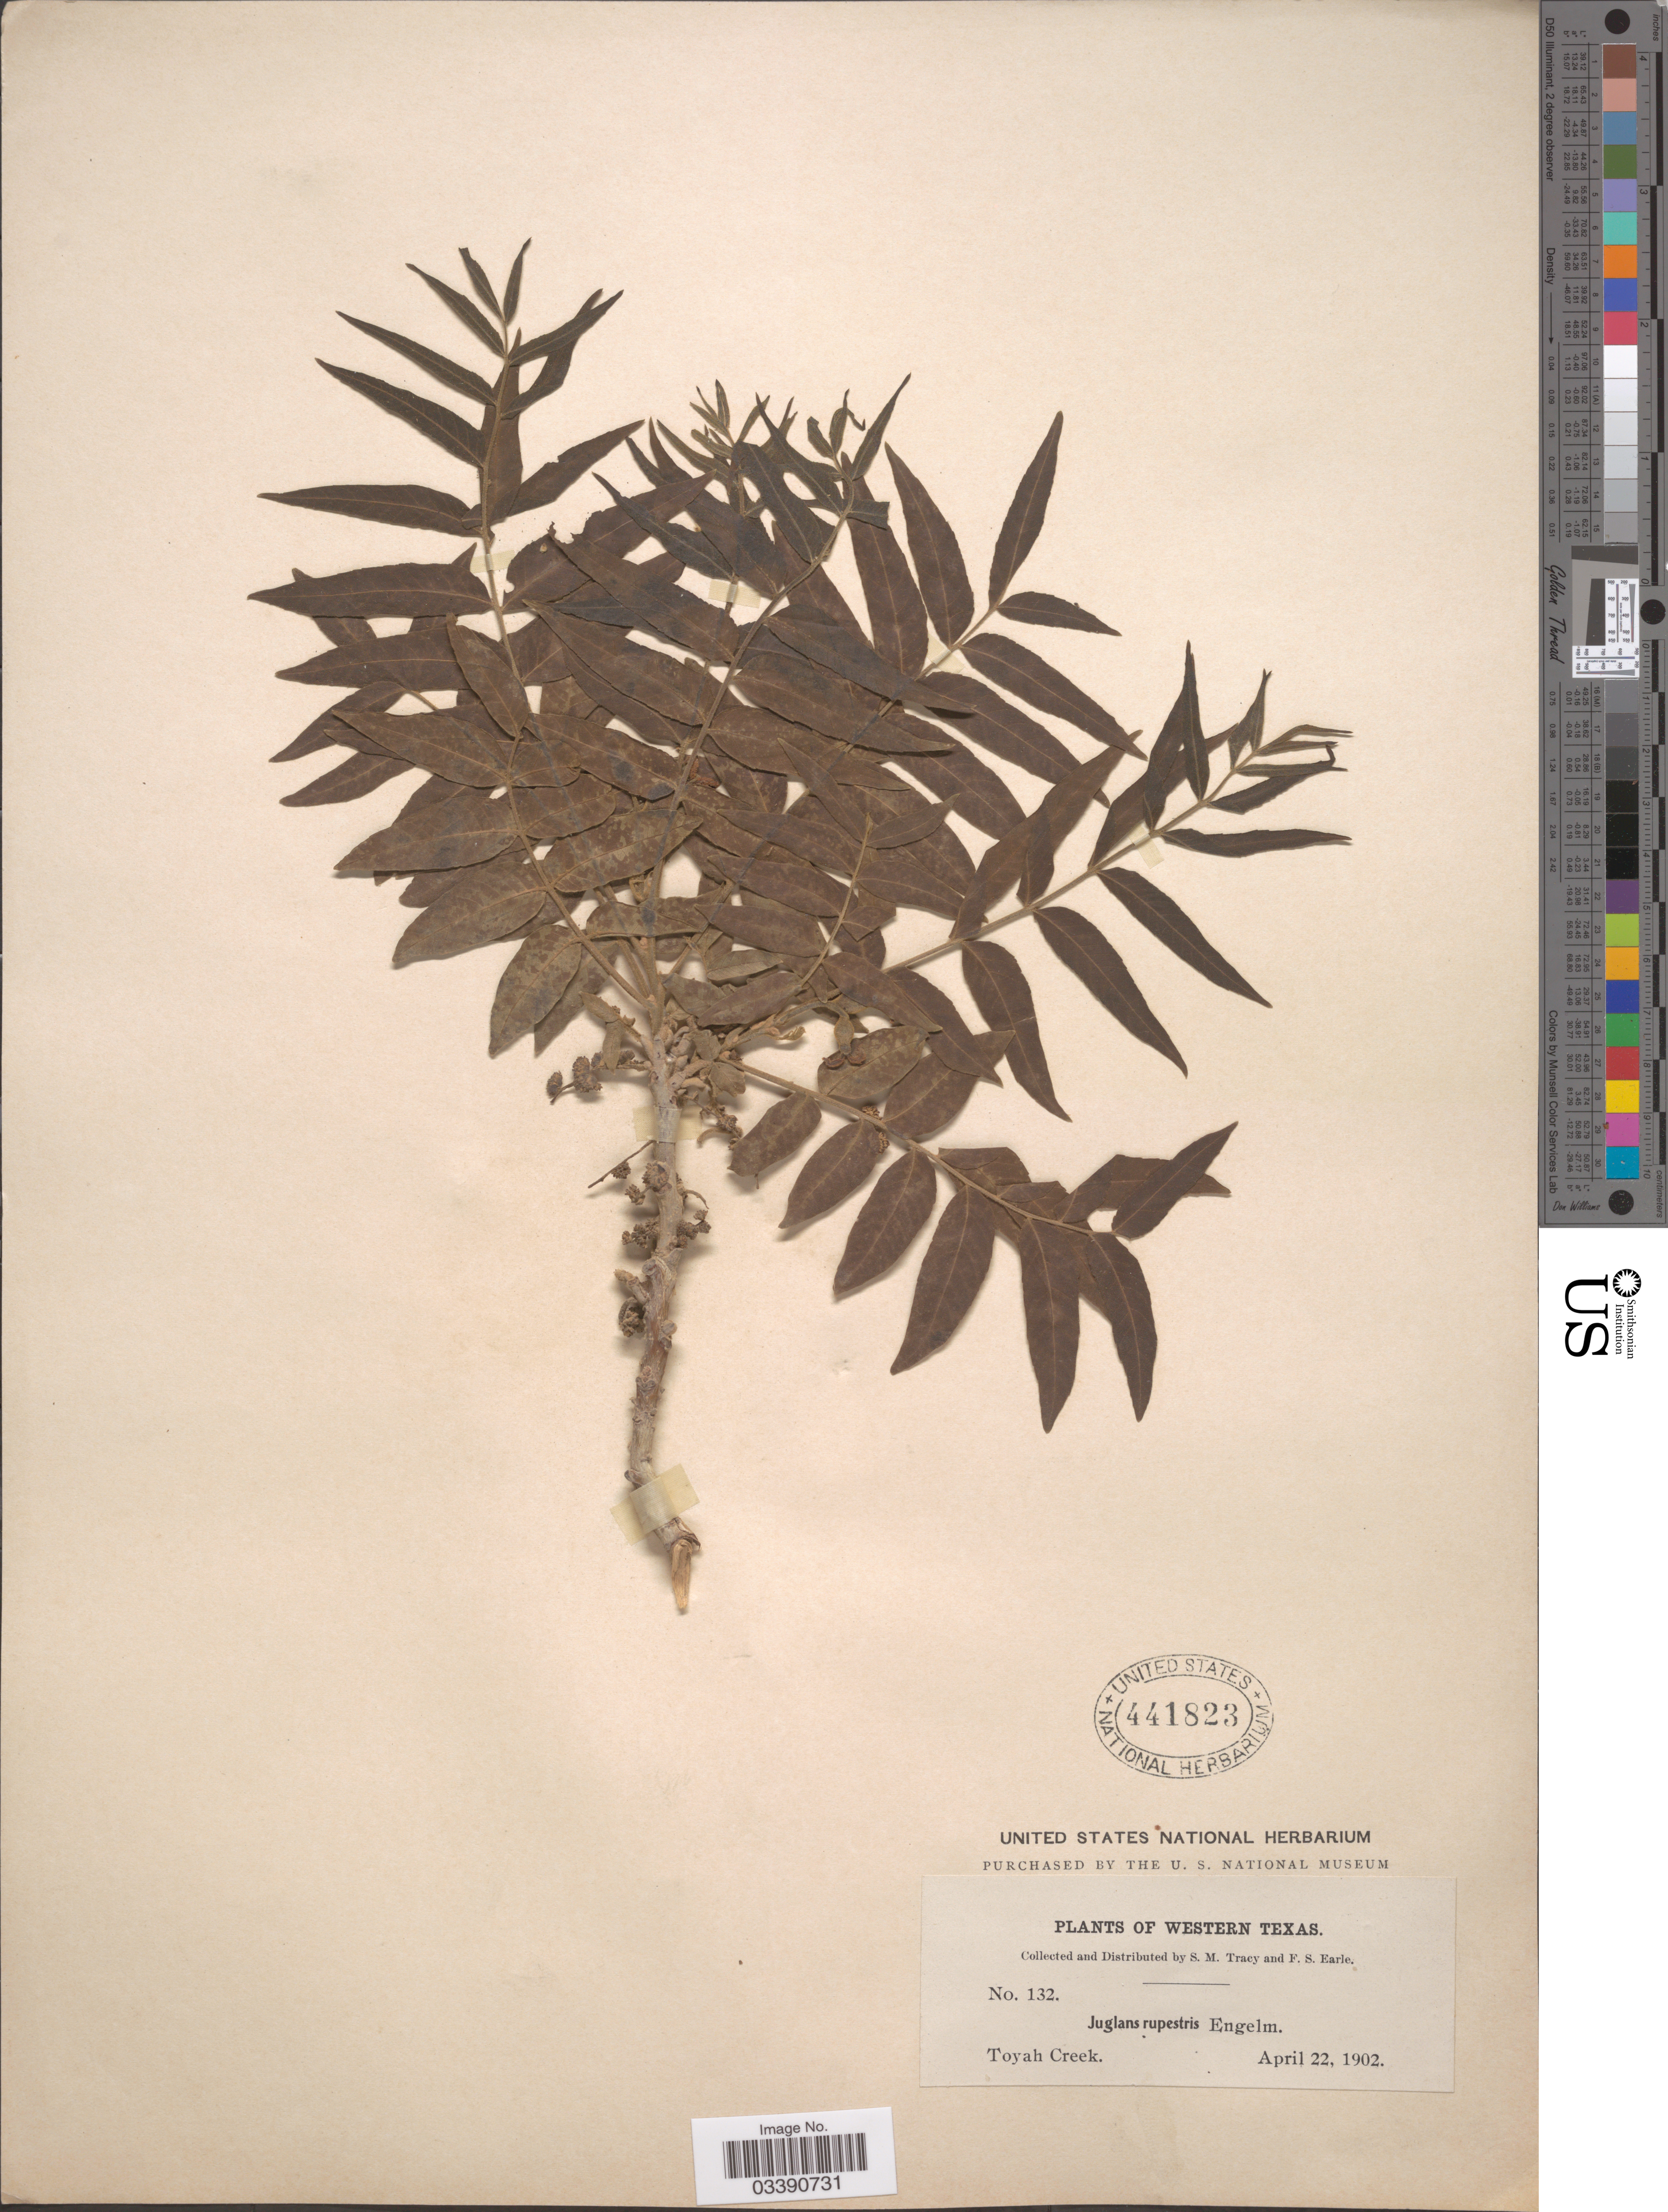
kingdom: Plantae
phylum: Tracheophyta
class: Magnoliopsida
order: Fagales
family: Juglandaceae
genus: Juglans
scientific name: Juglans microcarpa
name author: Berland. in Berland. & Chovell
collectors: S. M. Tracy & F. S. Earle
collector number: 132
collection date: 1902-04-22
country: United States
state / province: Texas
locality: Western Texas. Toyah Creek.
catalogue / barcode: US 441823